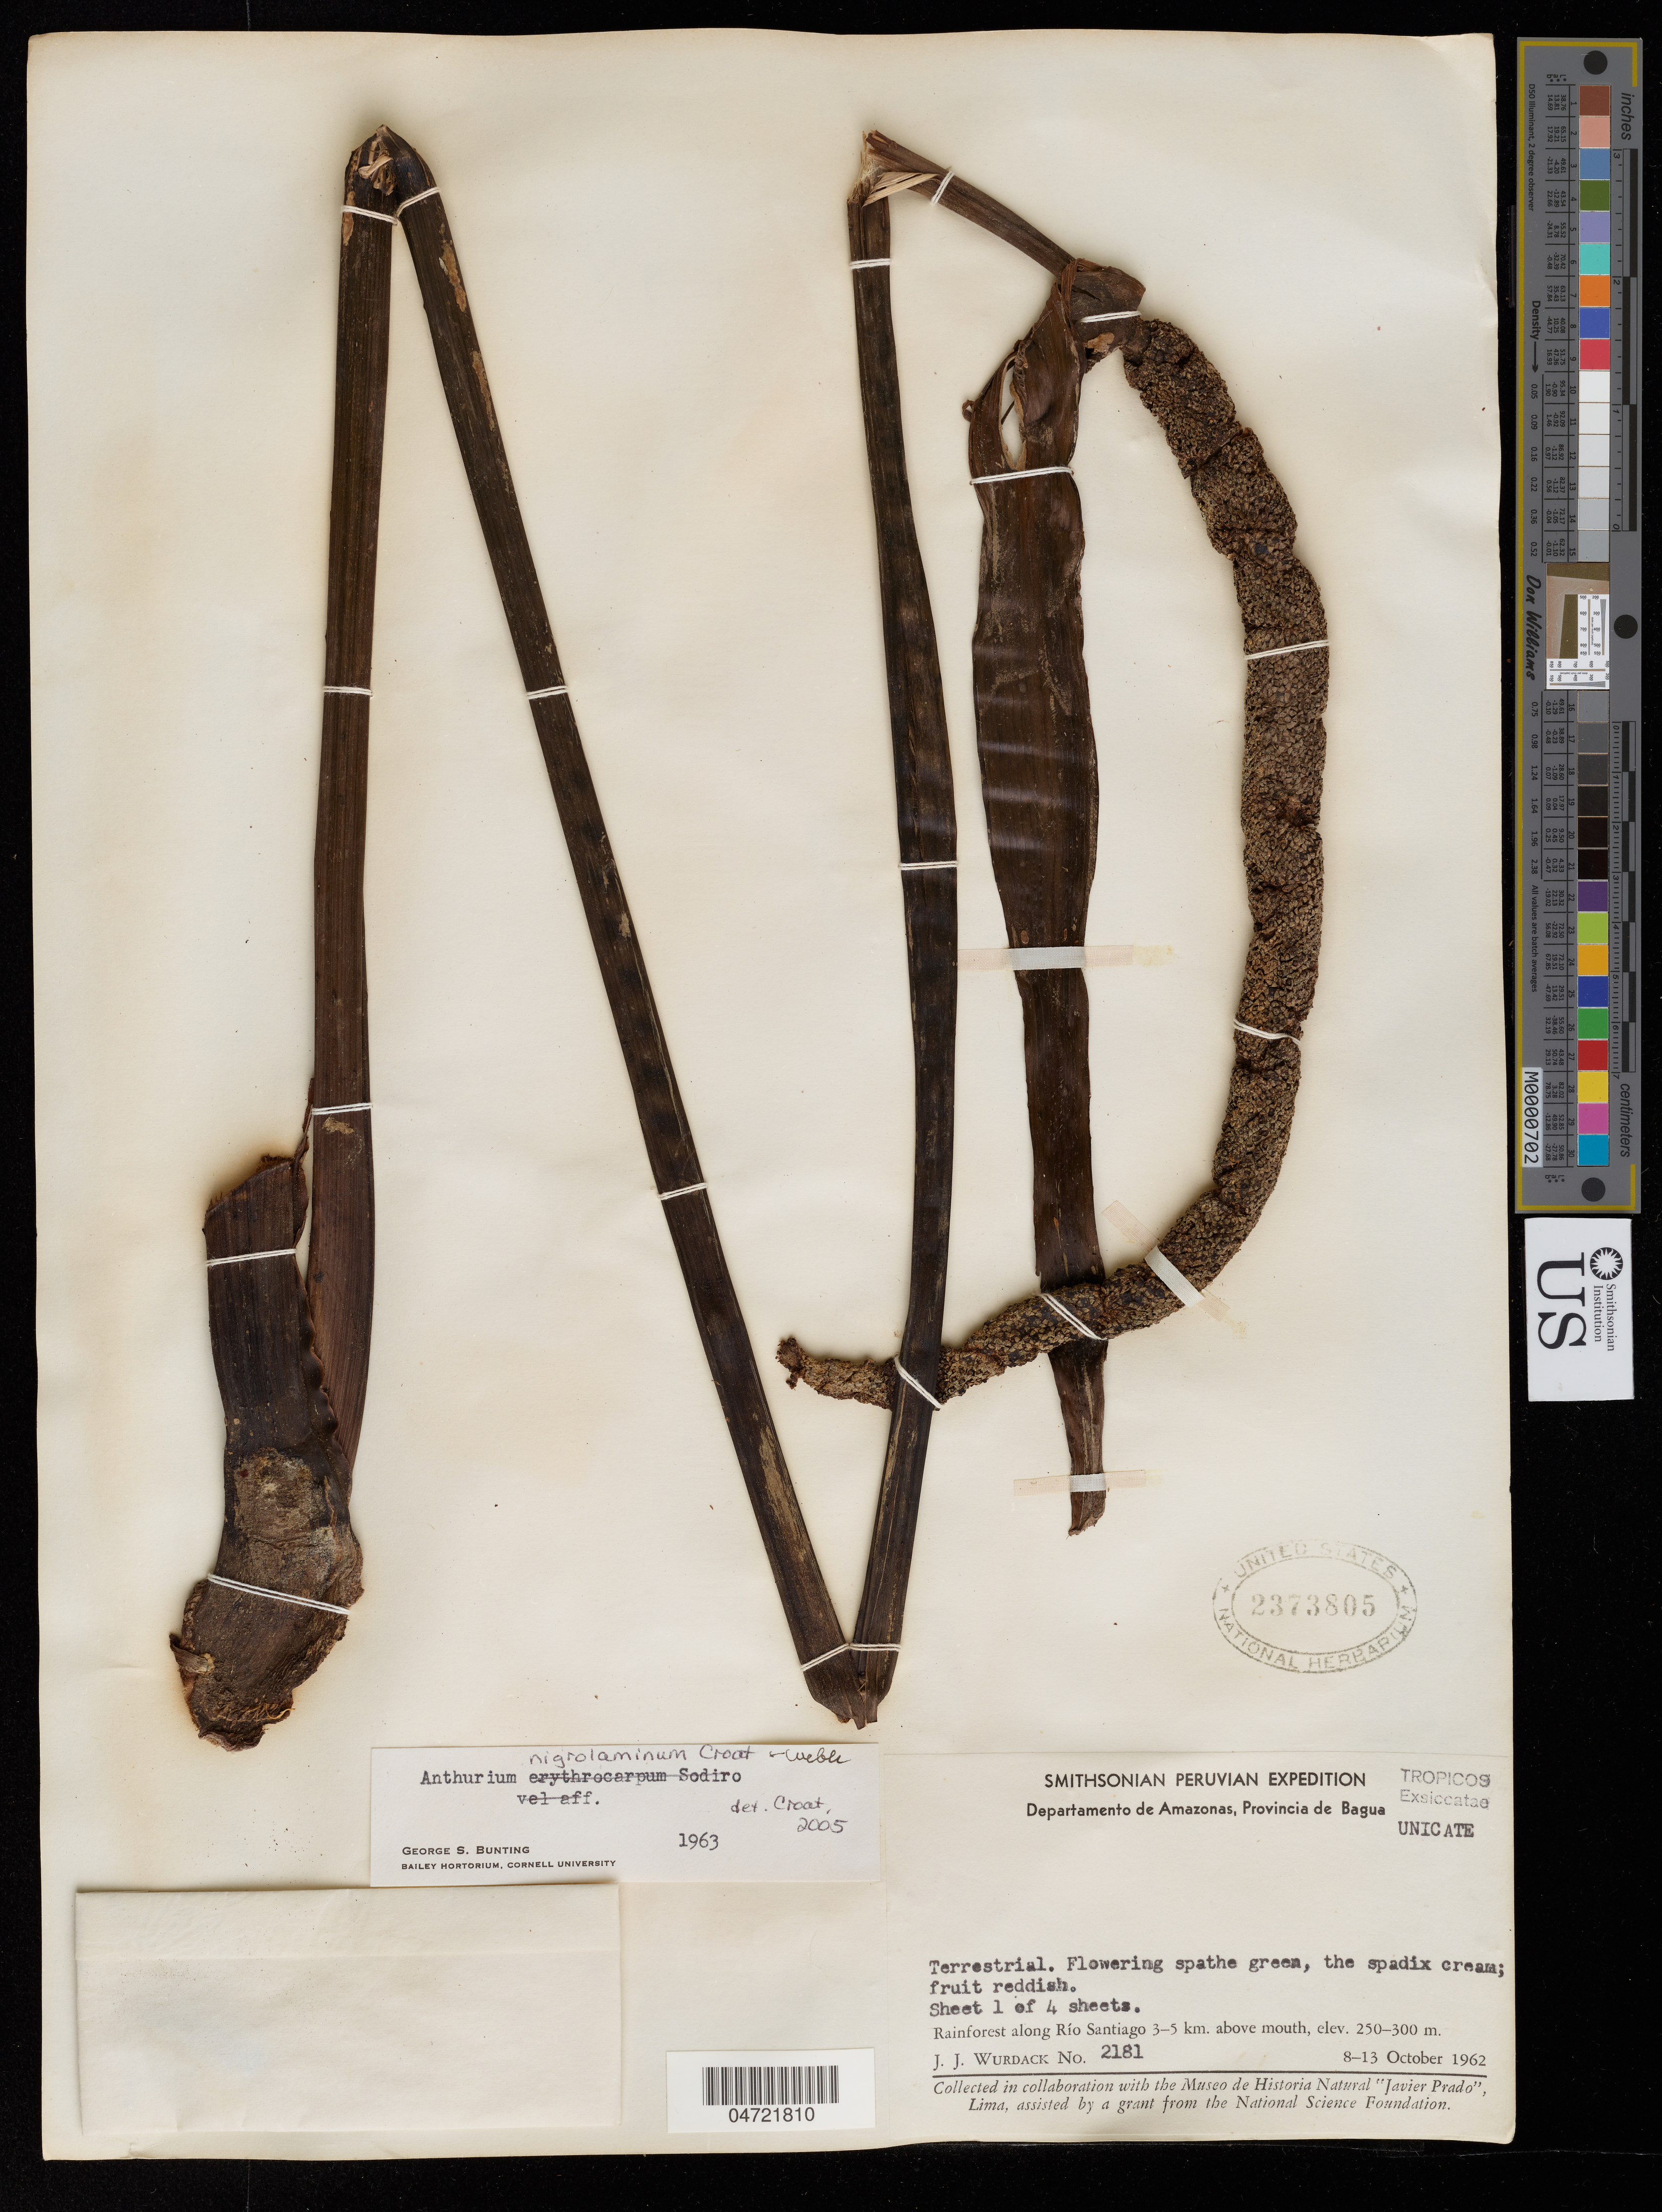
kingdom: Plantae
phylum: Tracheophyta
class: Liliopsida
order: Alismatales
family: Araceae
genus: Anthurium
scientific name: Anthurium nigrolaminum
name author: Croat & D. Weber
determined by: Croat, Thomas B., Missouri Botanical Garden (MO)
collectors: J. J. Wurdack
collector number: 2181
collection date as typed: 08 Oct 1962 to 13 Oct 1962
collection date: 1962-10-08/1962-10-13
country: Peru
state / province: Amazonas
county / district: Bagua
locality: Rainforest along Río Santiago 3 - 5 km above mouth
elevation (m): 250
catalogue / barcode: US 2373804